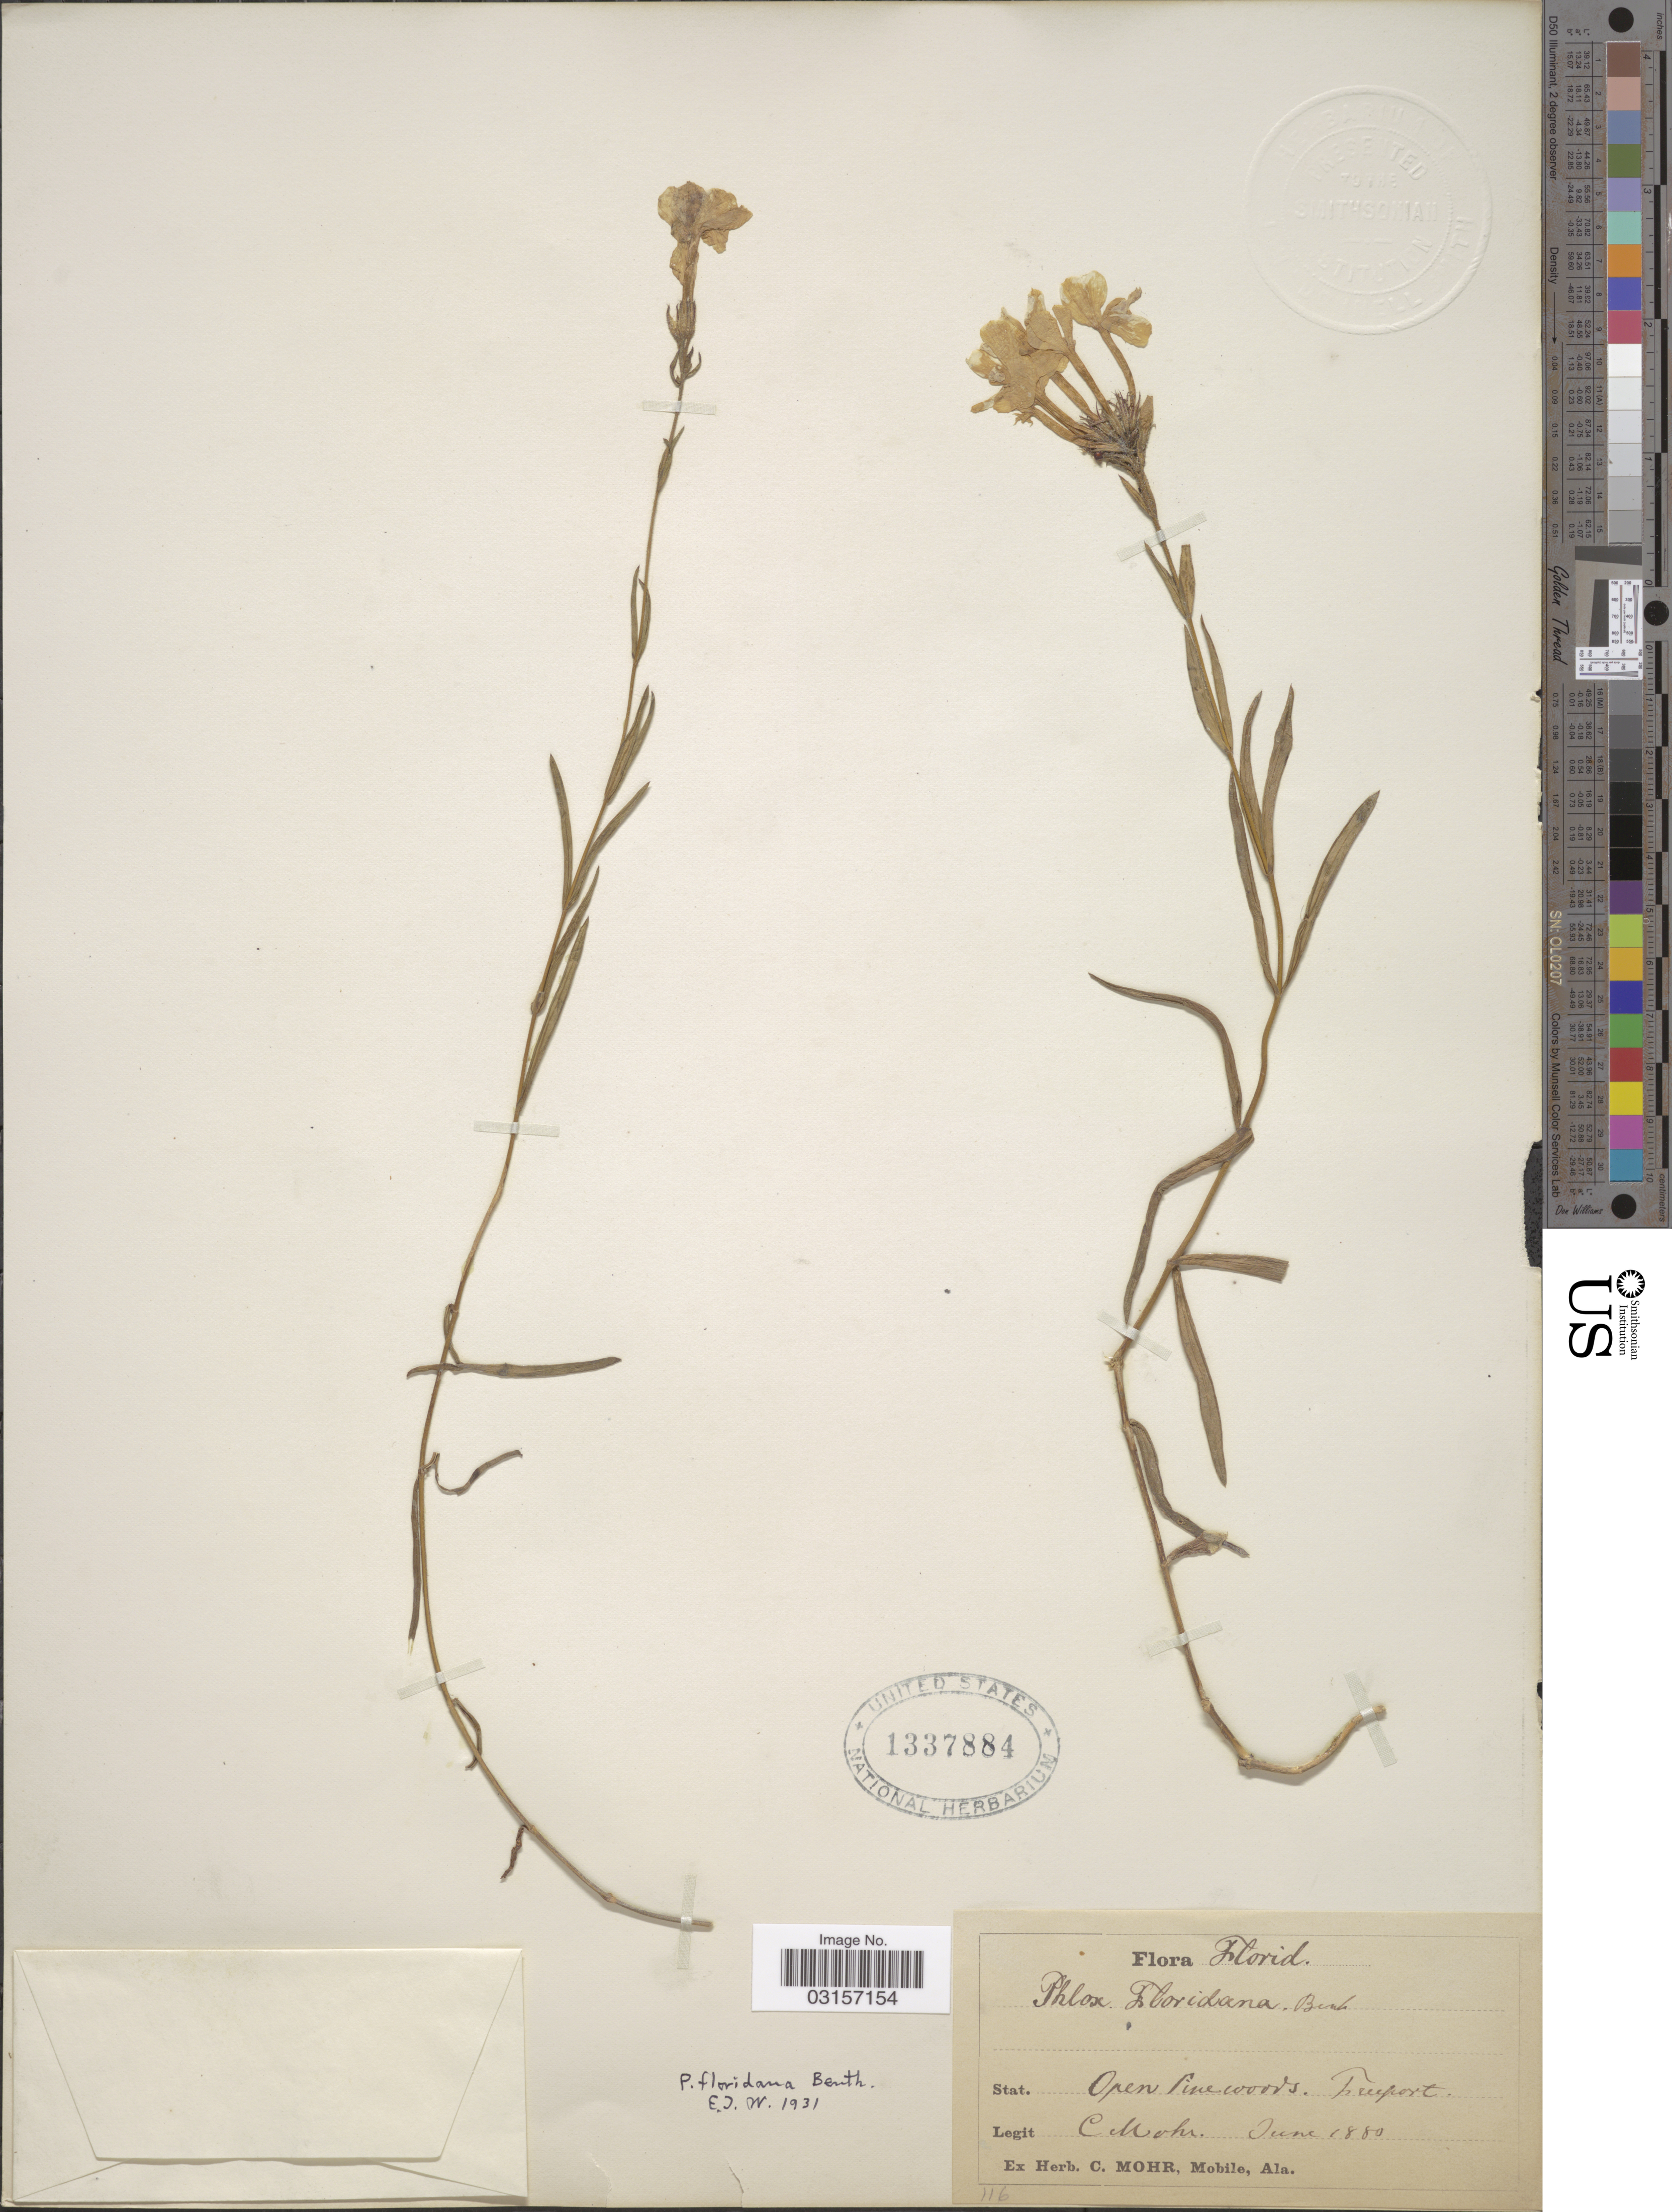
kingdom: Plantae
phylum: Tracheophyta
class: Magnoliopsida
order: Ericales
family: Polemoniaceae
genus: Phlox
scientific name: Phlox floridana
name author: Benth.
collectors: C. Mohr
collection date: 1880-06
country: United States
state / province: Florida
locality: Stat. Open Pinewoods, Freeport.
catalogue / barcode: US 1337884